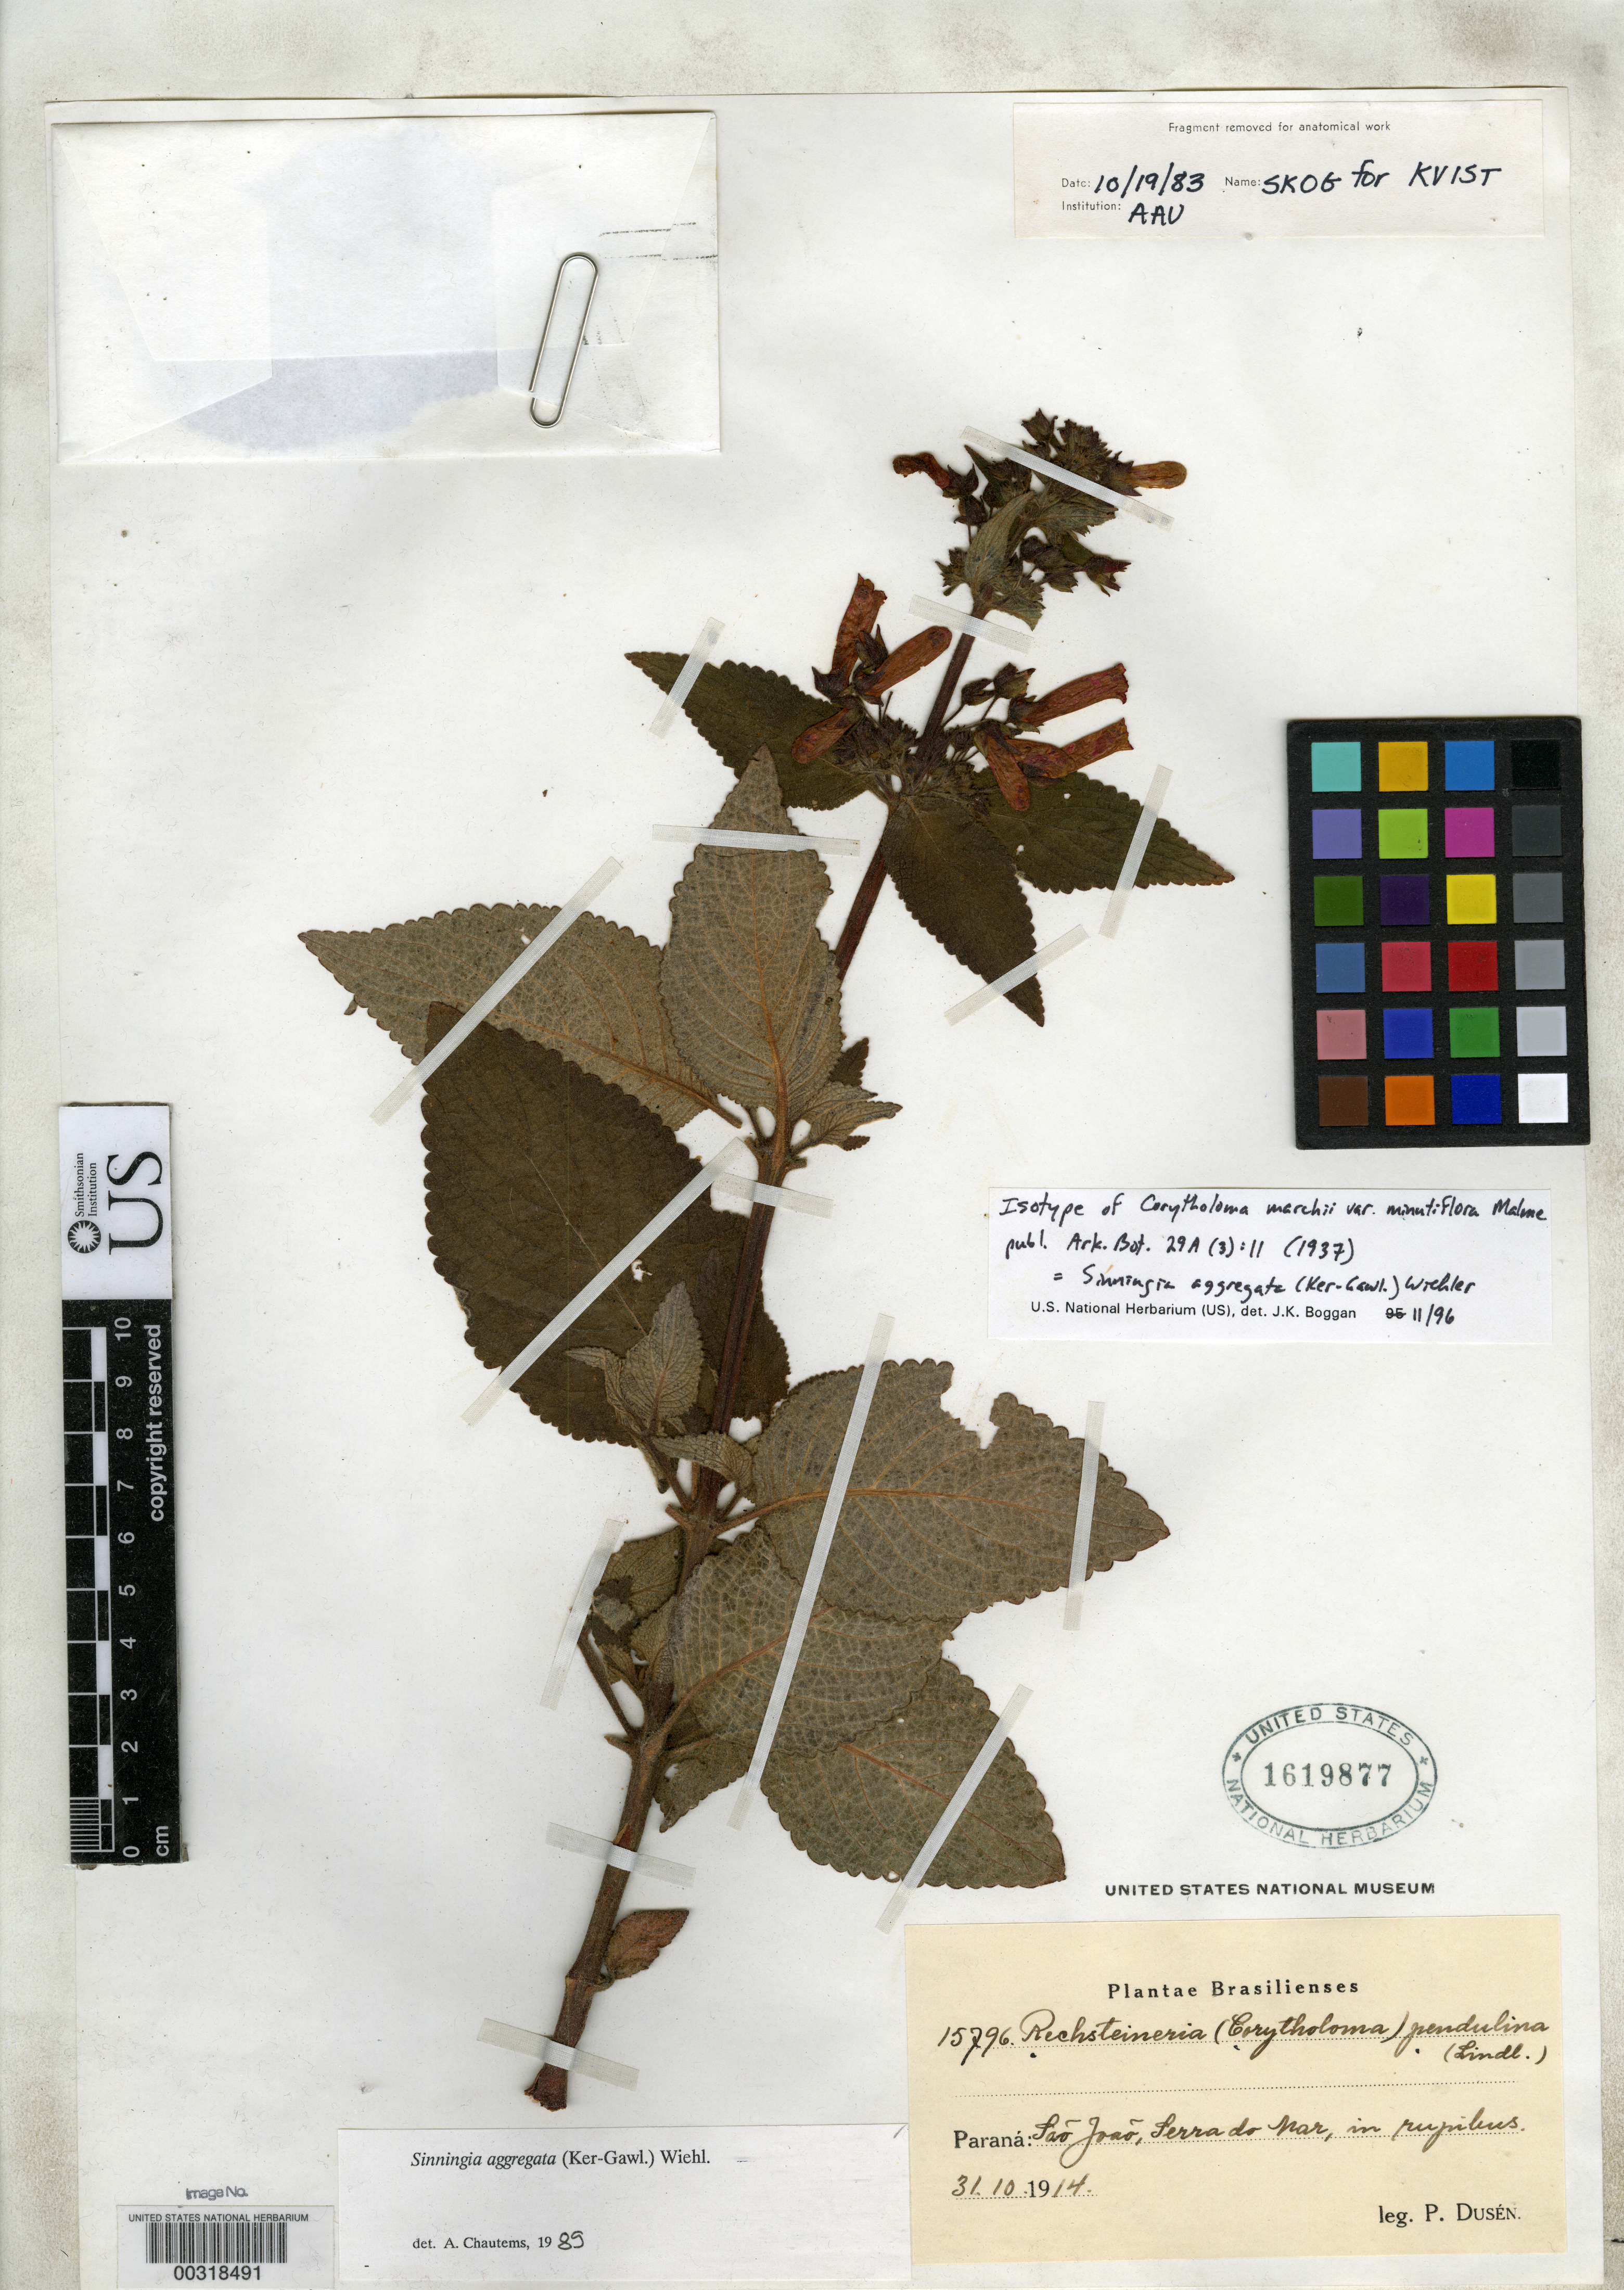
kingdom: Plantae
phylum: Tracheophyta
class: Magnoliopsida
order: Lamiales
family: Gesneriaceae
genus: Corytholoma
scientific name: Corytholoma marchii var. minutiflora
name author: Malme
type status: Isotype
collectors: P. Dusén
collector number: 15796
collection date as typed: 31 Oct 1914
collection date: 1914-10-31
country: Brazil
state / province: Paraná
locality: Sao Joao, Serra do Mar.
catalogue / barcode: US 1619877